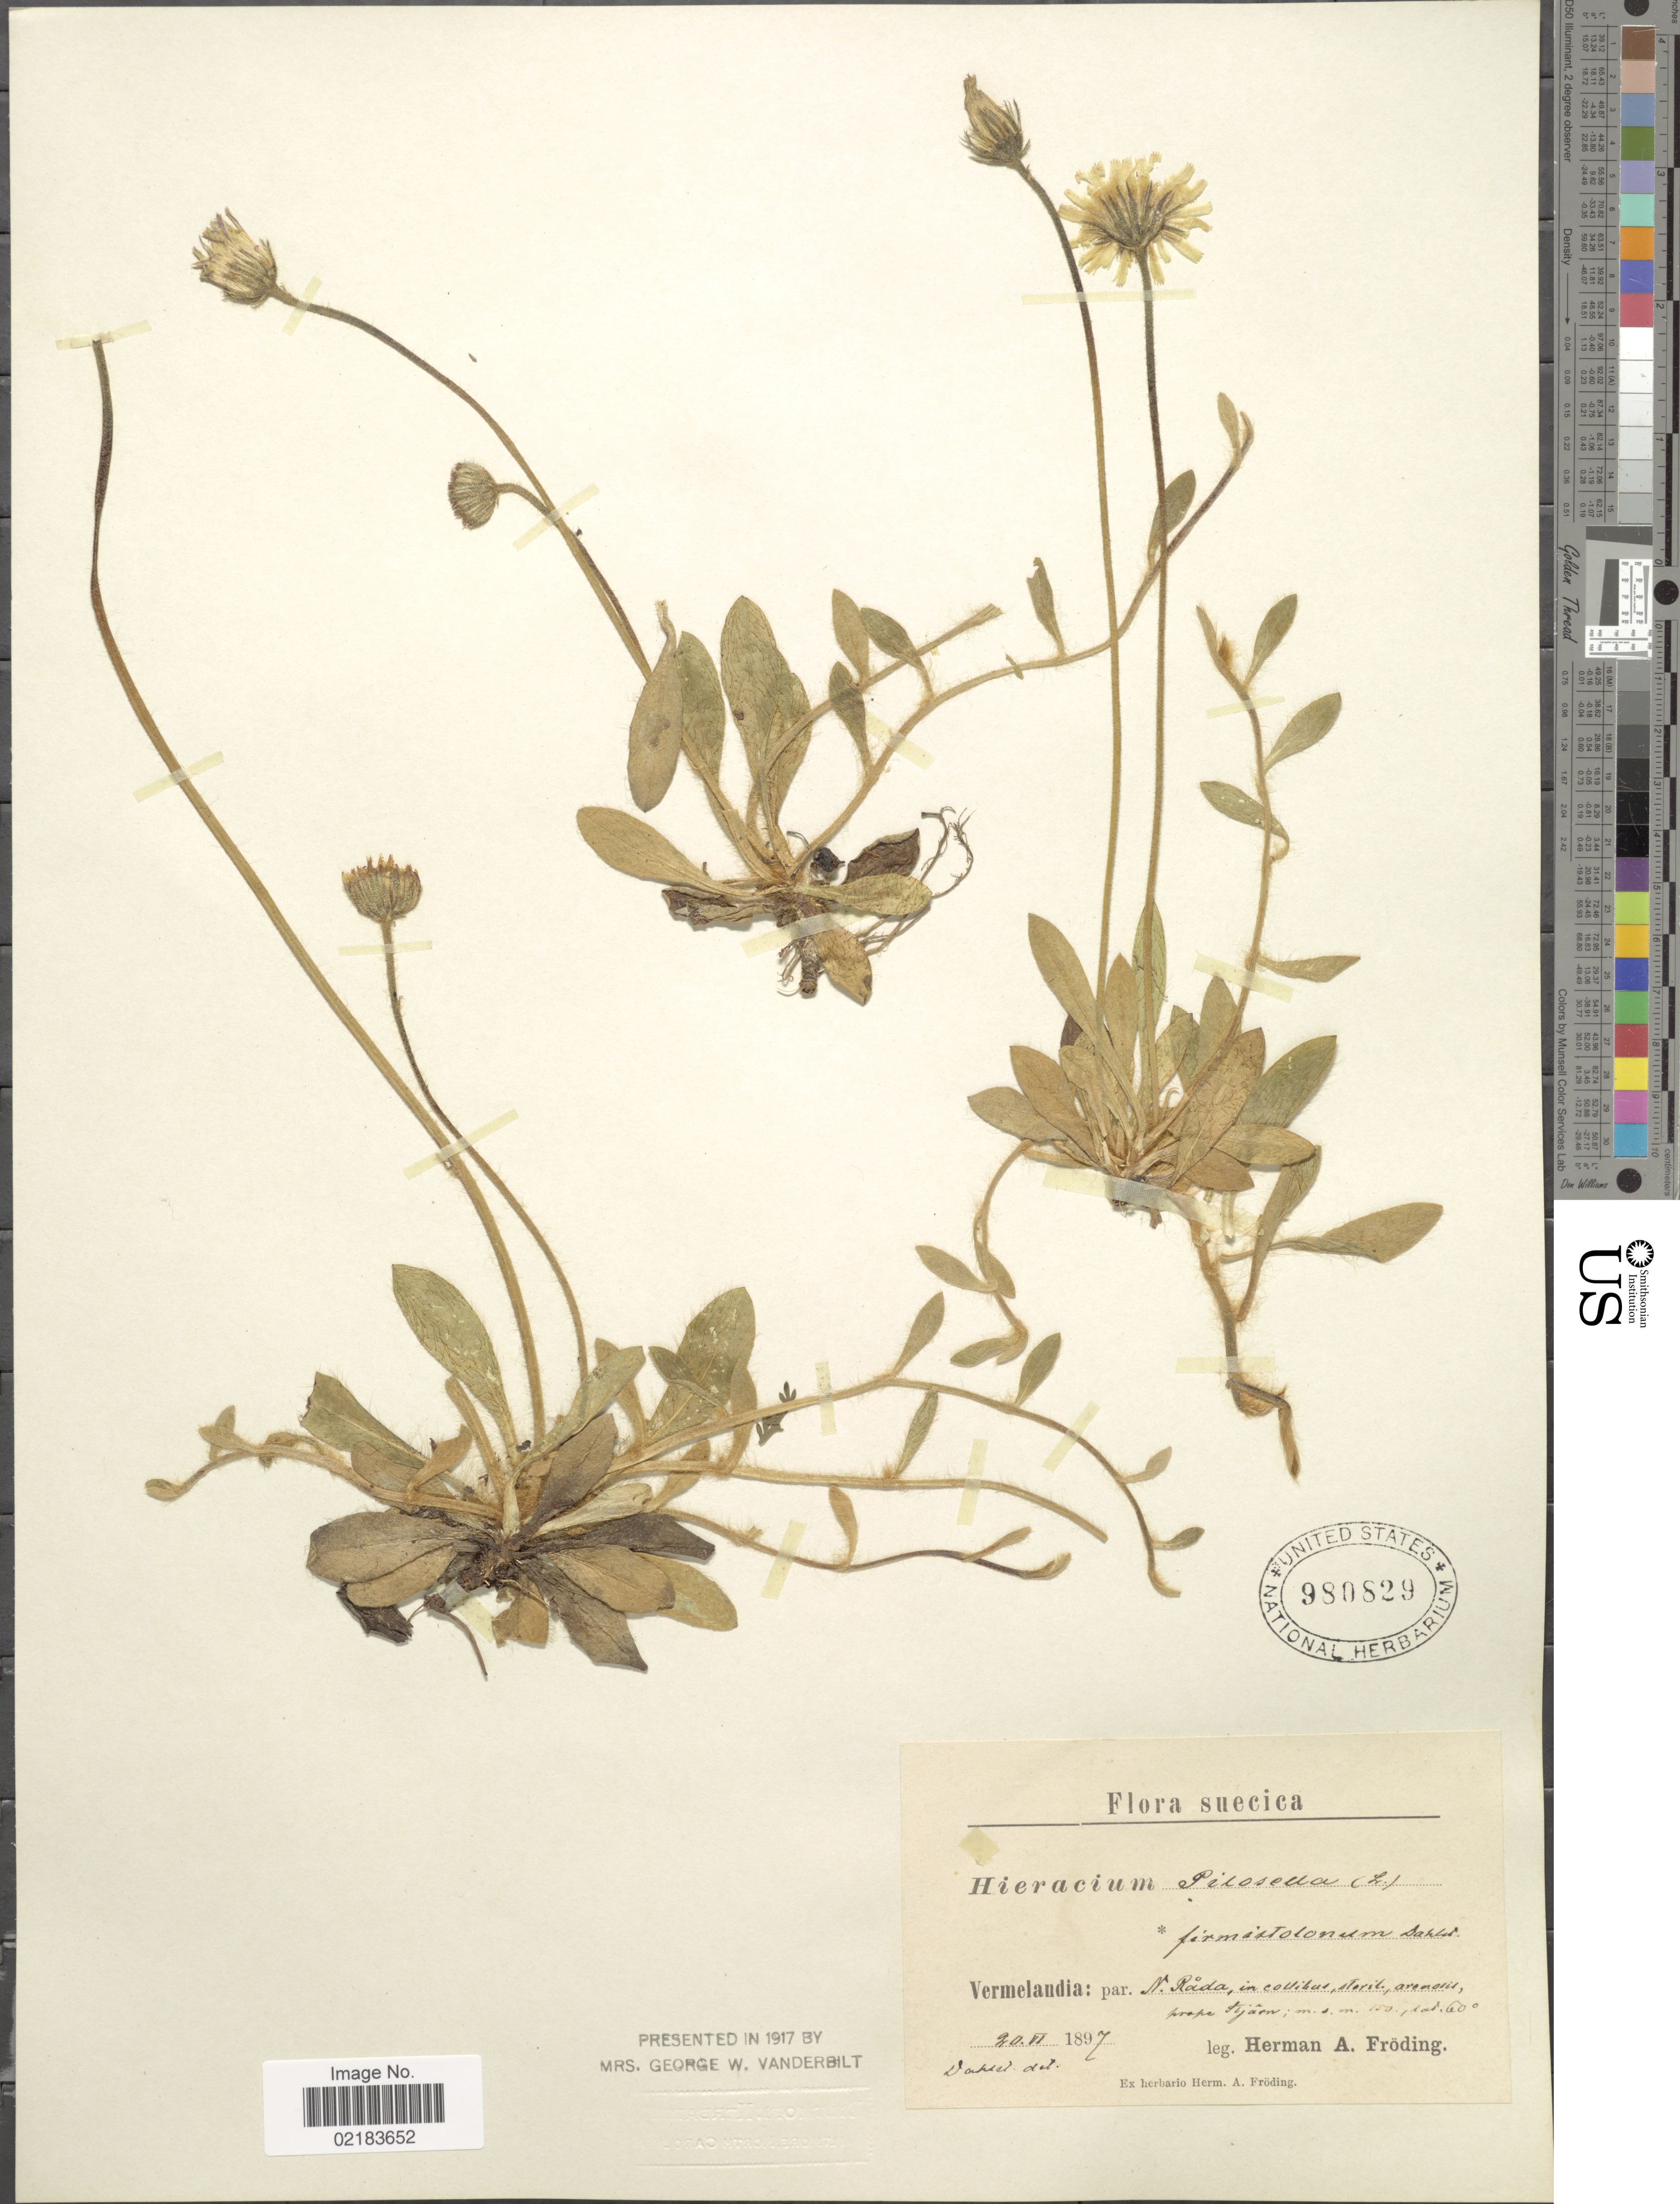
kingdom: Plantae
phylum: Tracheophyta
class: Magnoliopsida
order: Asterales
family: Asteraceae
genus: Pilosella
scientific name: Pilosella officinarum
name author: Vaill.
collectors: H. Froding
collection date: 1897-06-20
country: Sweden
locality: Suecica. Vermelandia: par. N. Råda, in collibus, steril., arenosis, prope Stjarn.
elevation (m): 150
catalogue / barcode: US 980829